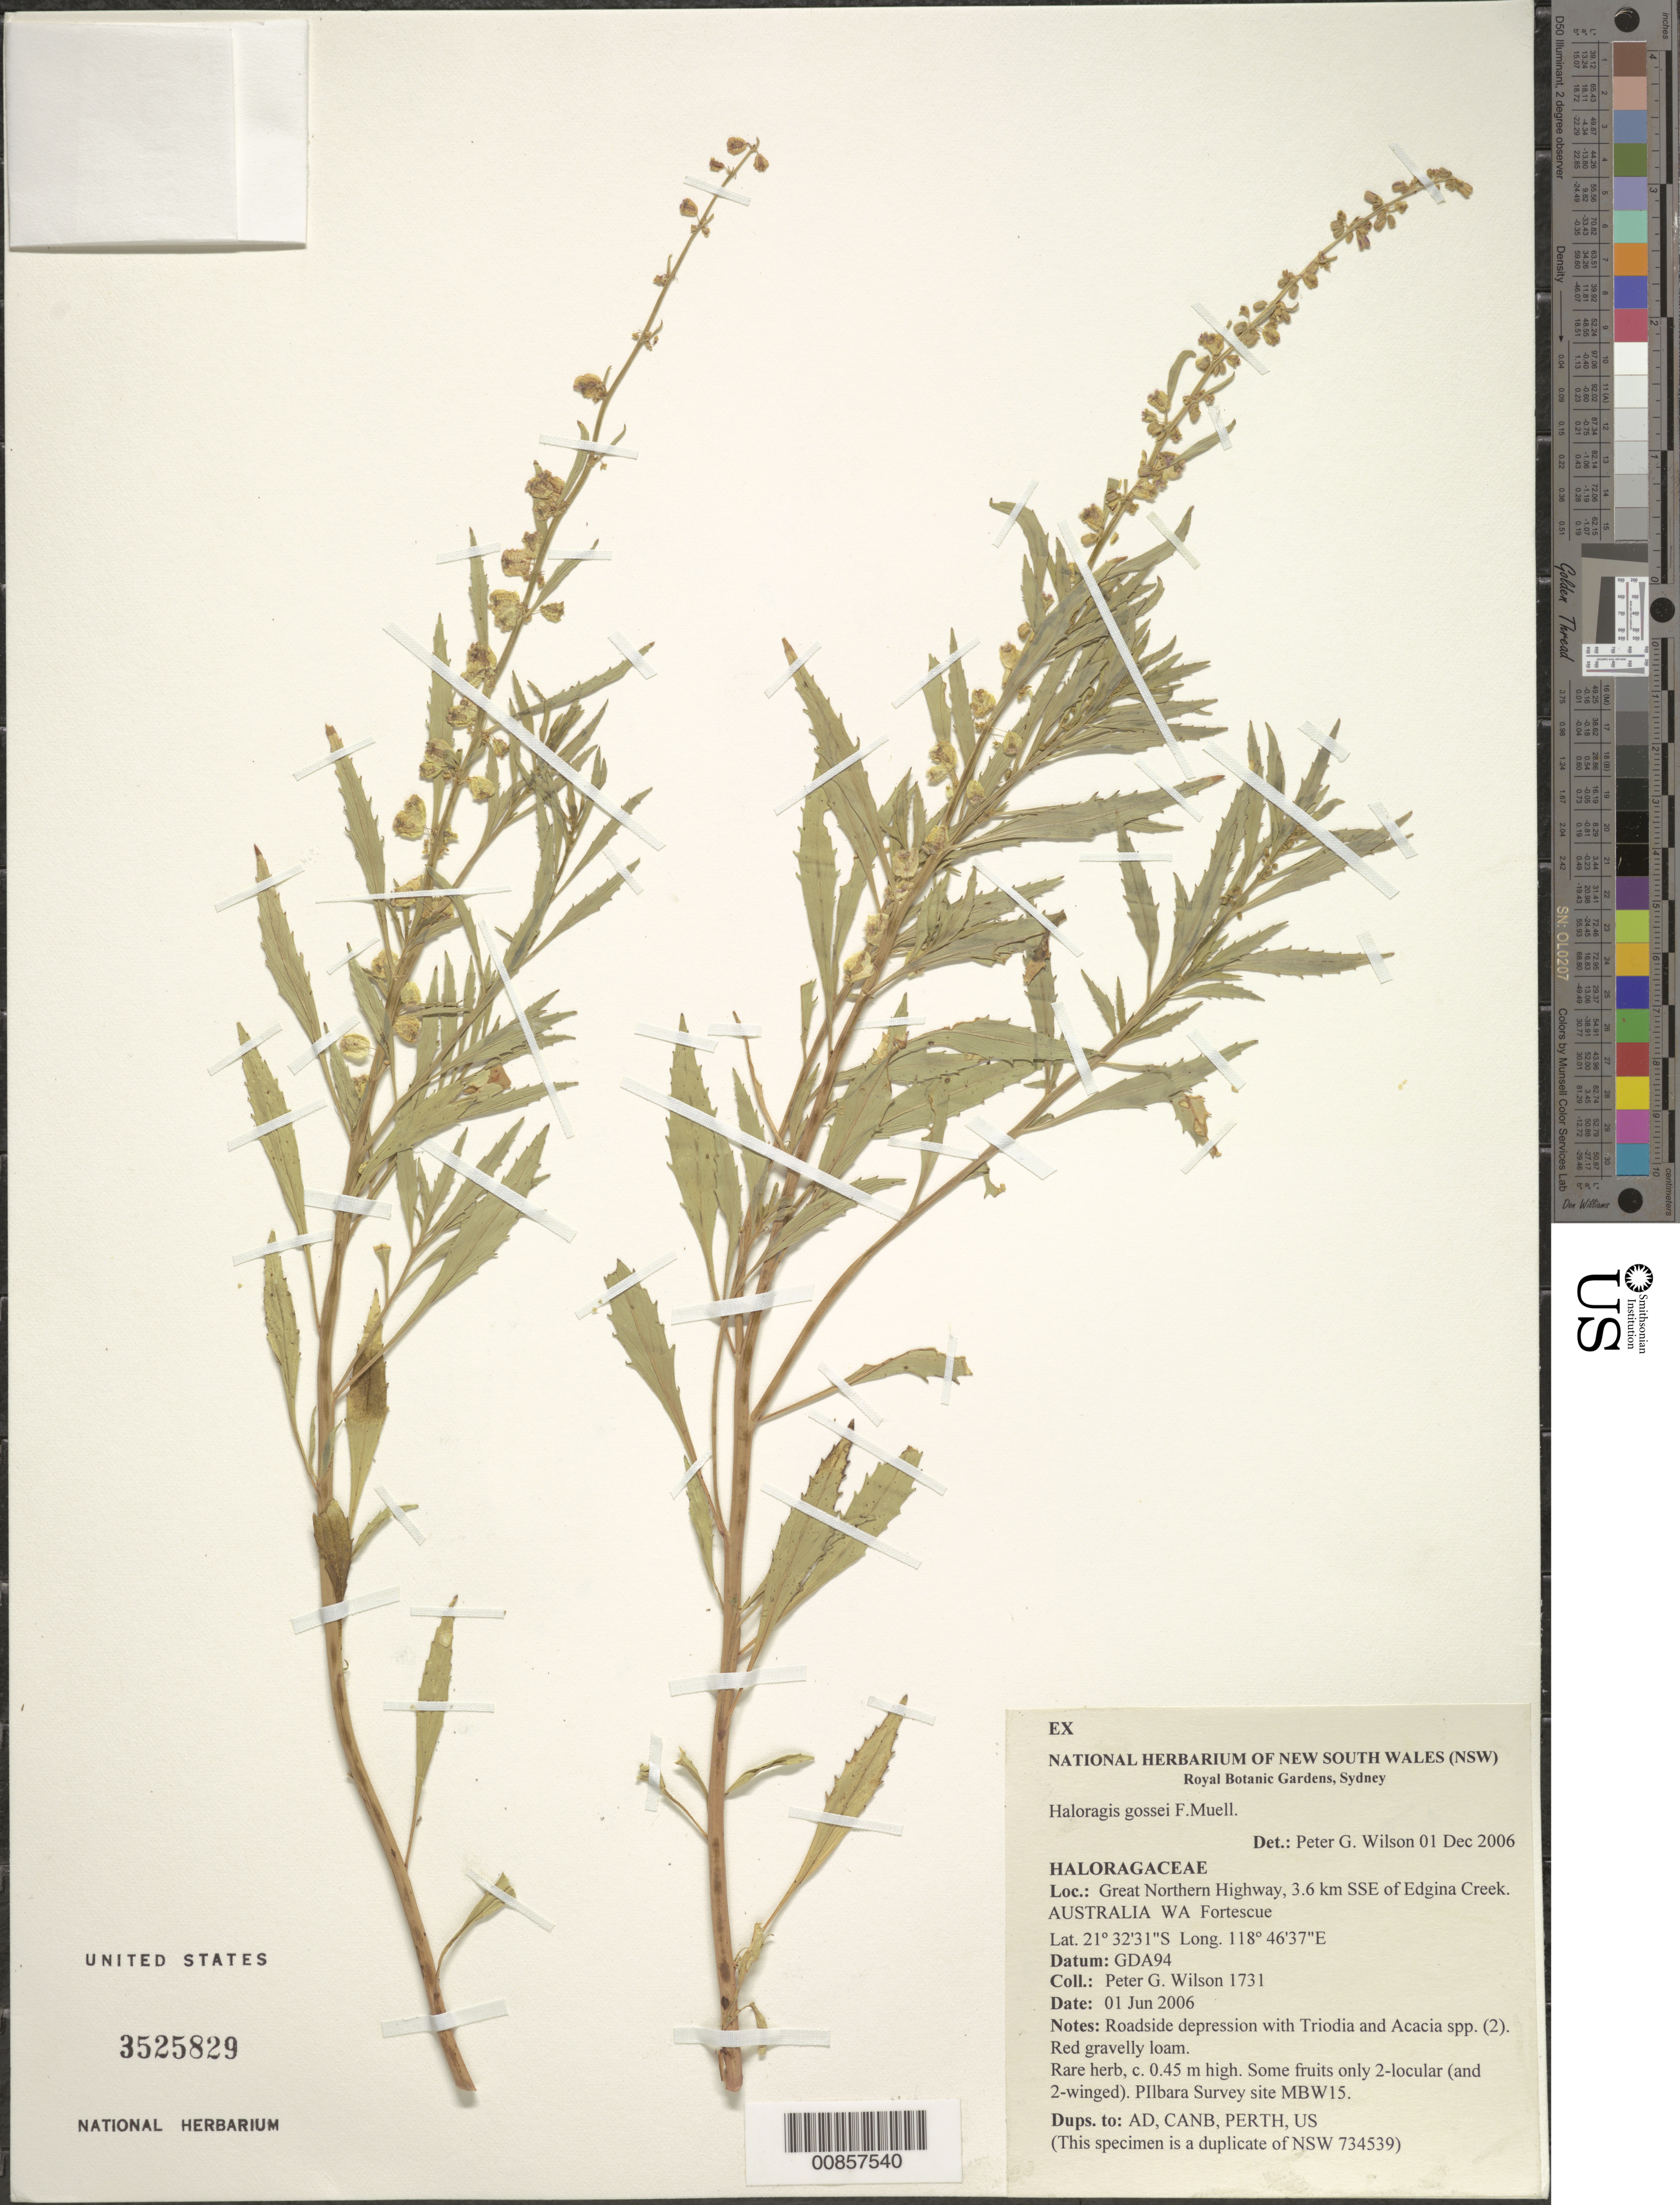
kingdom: Plantae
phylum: Tracheophyta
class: Magnoliopsida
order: Saxifragales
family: Haloragaceae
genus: Haloragis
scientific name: Haloragis gossei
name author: F. Muell.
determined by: Wilson, Peter G.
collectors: Peter G. Wilson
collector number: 1731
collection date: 2006-06-01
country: Australia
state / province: Western Australia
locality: Fortescue, Great Northern Highway, 3.6 km. SSE of Edgina Creek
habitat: Red gravelly loam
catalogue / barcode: US 3525829